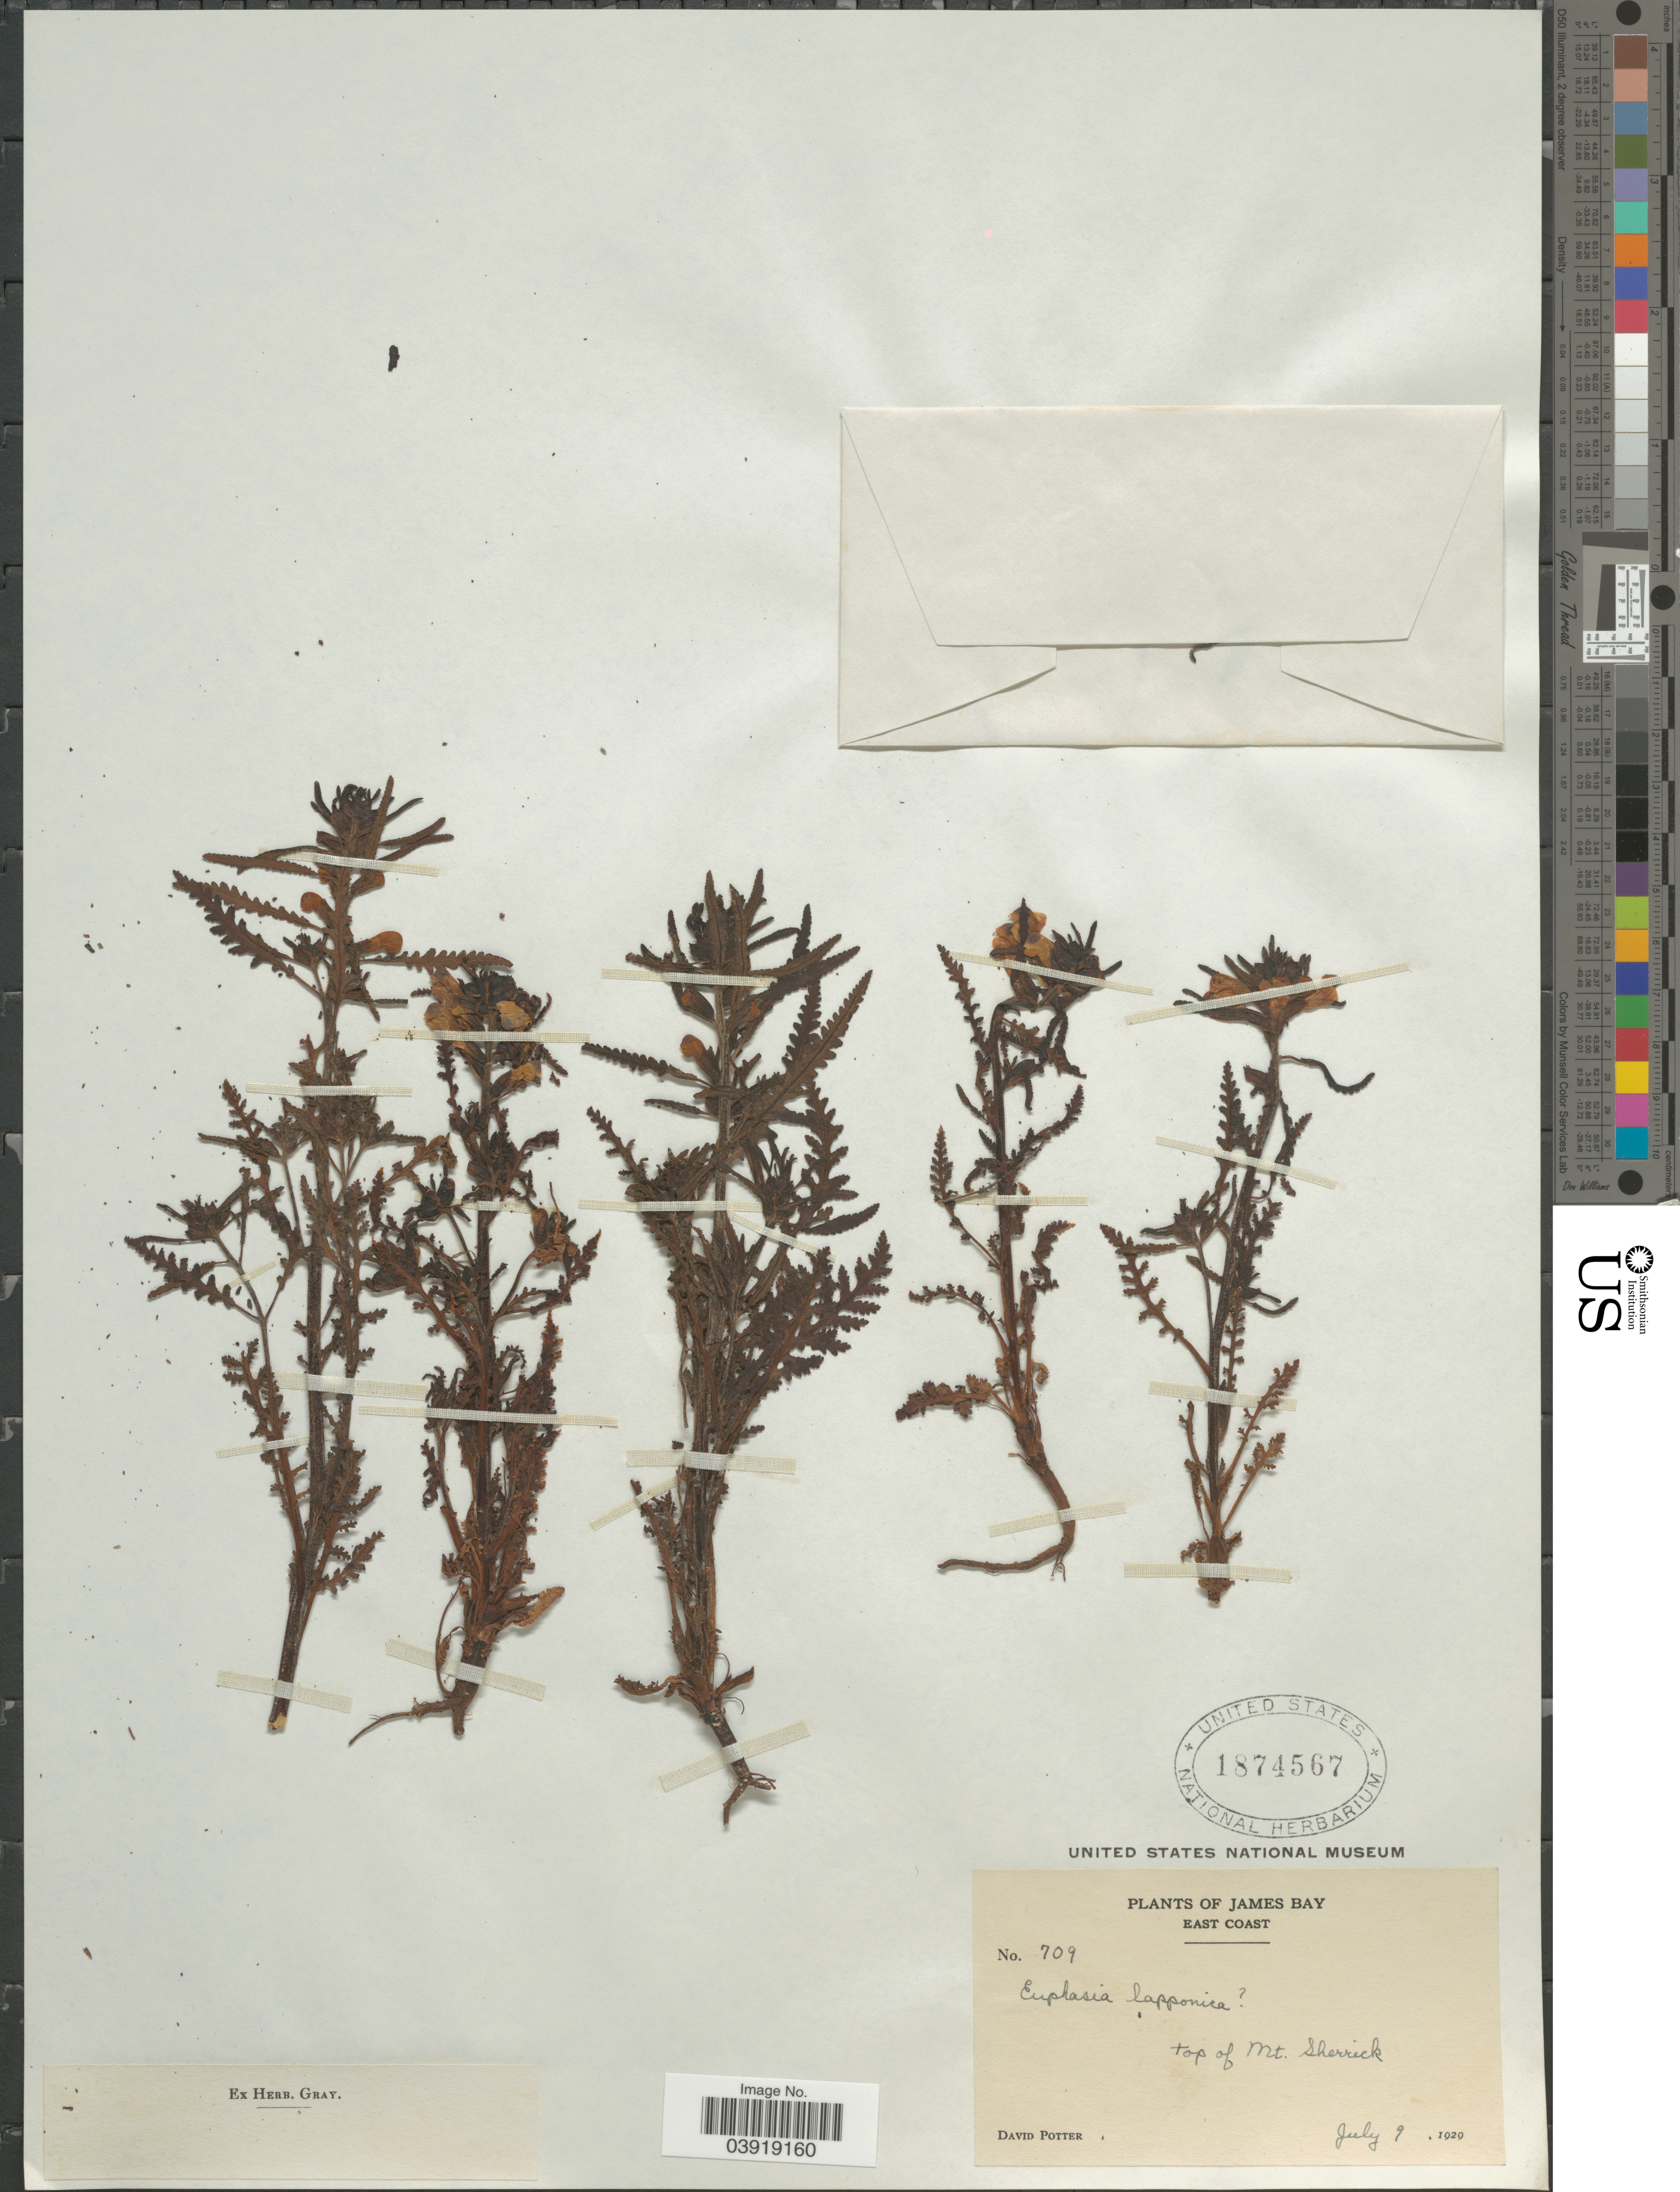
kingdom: Plantae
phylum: Tracheophyta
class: Magnoliopsida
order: Lamiales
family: Orobanchaceae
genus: Euphrasia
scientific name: Euphrasia sp.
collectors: D. Potter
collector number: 709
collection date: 1929-07-09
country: Canada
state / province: Quebec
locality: James Bay. East Coast. Top of Mt. Sherrick.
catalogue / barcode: US 1874567